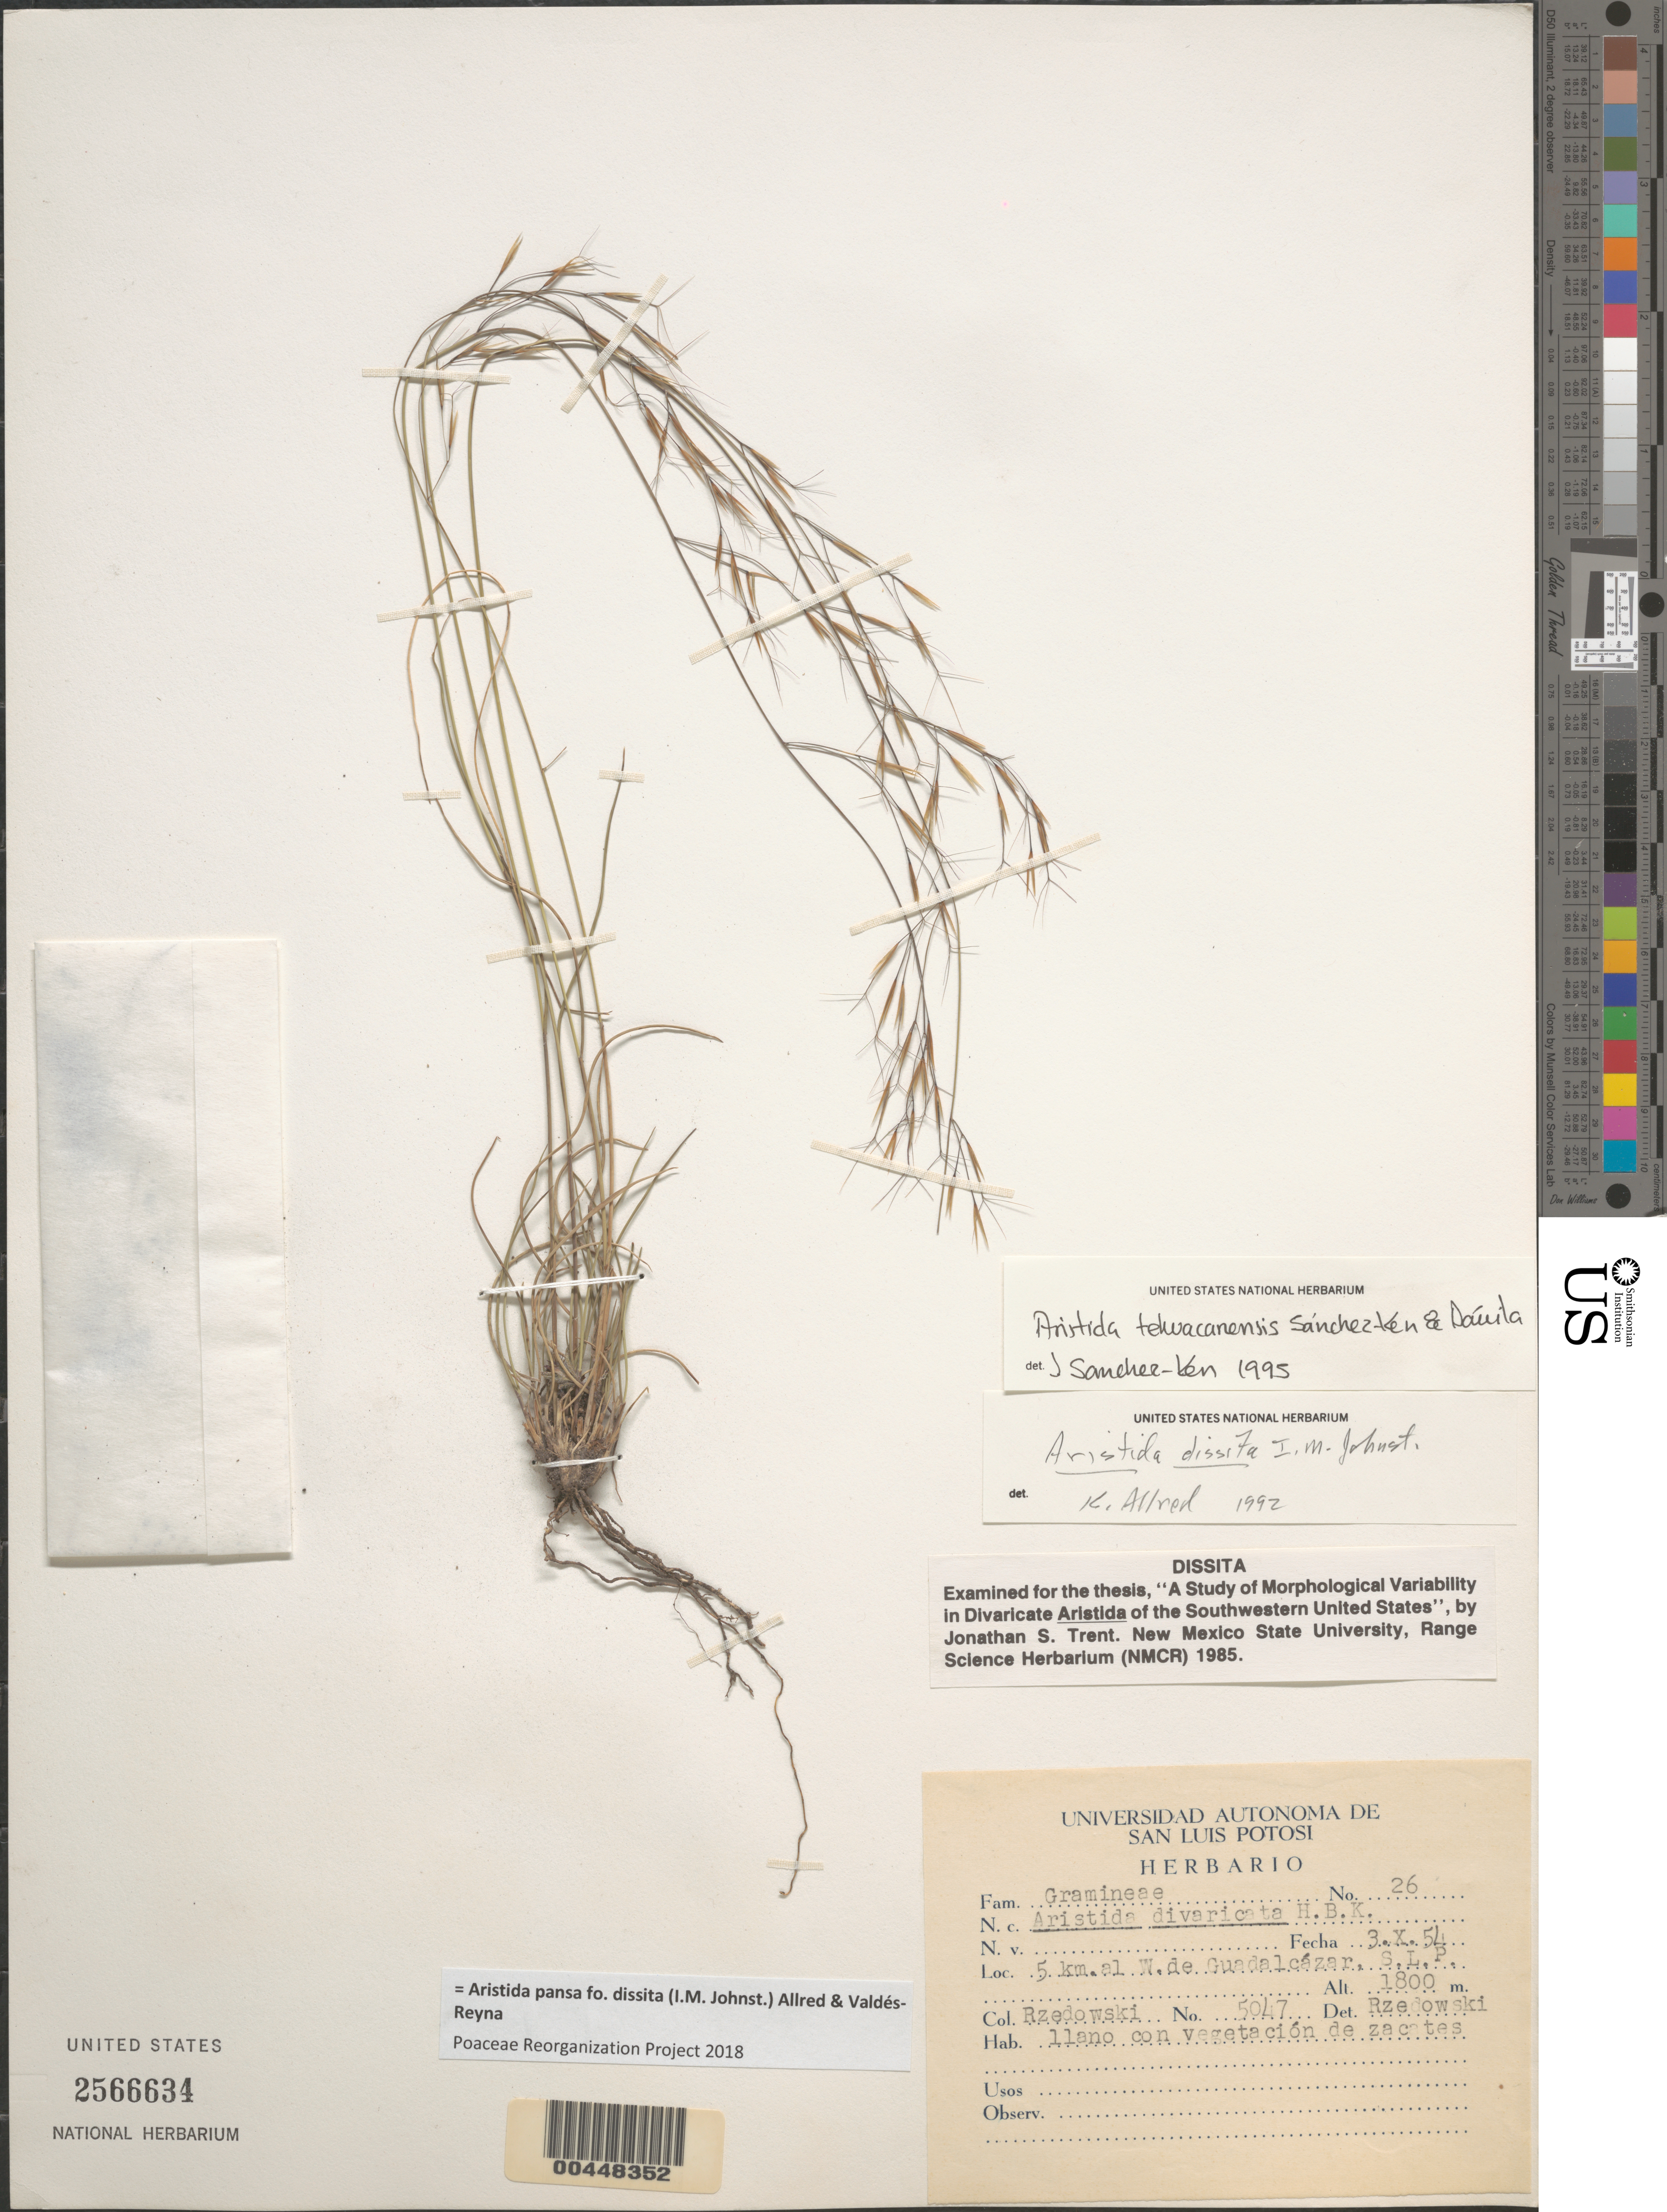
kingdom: Plantae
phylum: Tracheophyta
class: Liliopsida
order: Poales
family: Poaceae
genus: Aristida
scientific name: Aristida pansa f. dissita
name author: (I.M. Johnst.) Allred & Valdés-Reyna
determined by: Poaceae Reorganization Project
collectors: J. Rzedowski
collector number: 26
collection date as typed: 3 Oct 1954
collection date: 1954-10-03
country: Mexico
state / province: San Luis Potosi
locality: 5 km al W de Guadalcázar, San Luis Potosi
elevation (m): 1800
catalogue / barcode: US 2566634